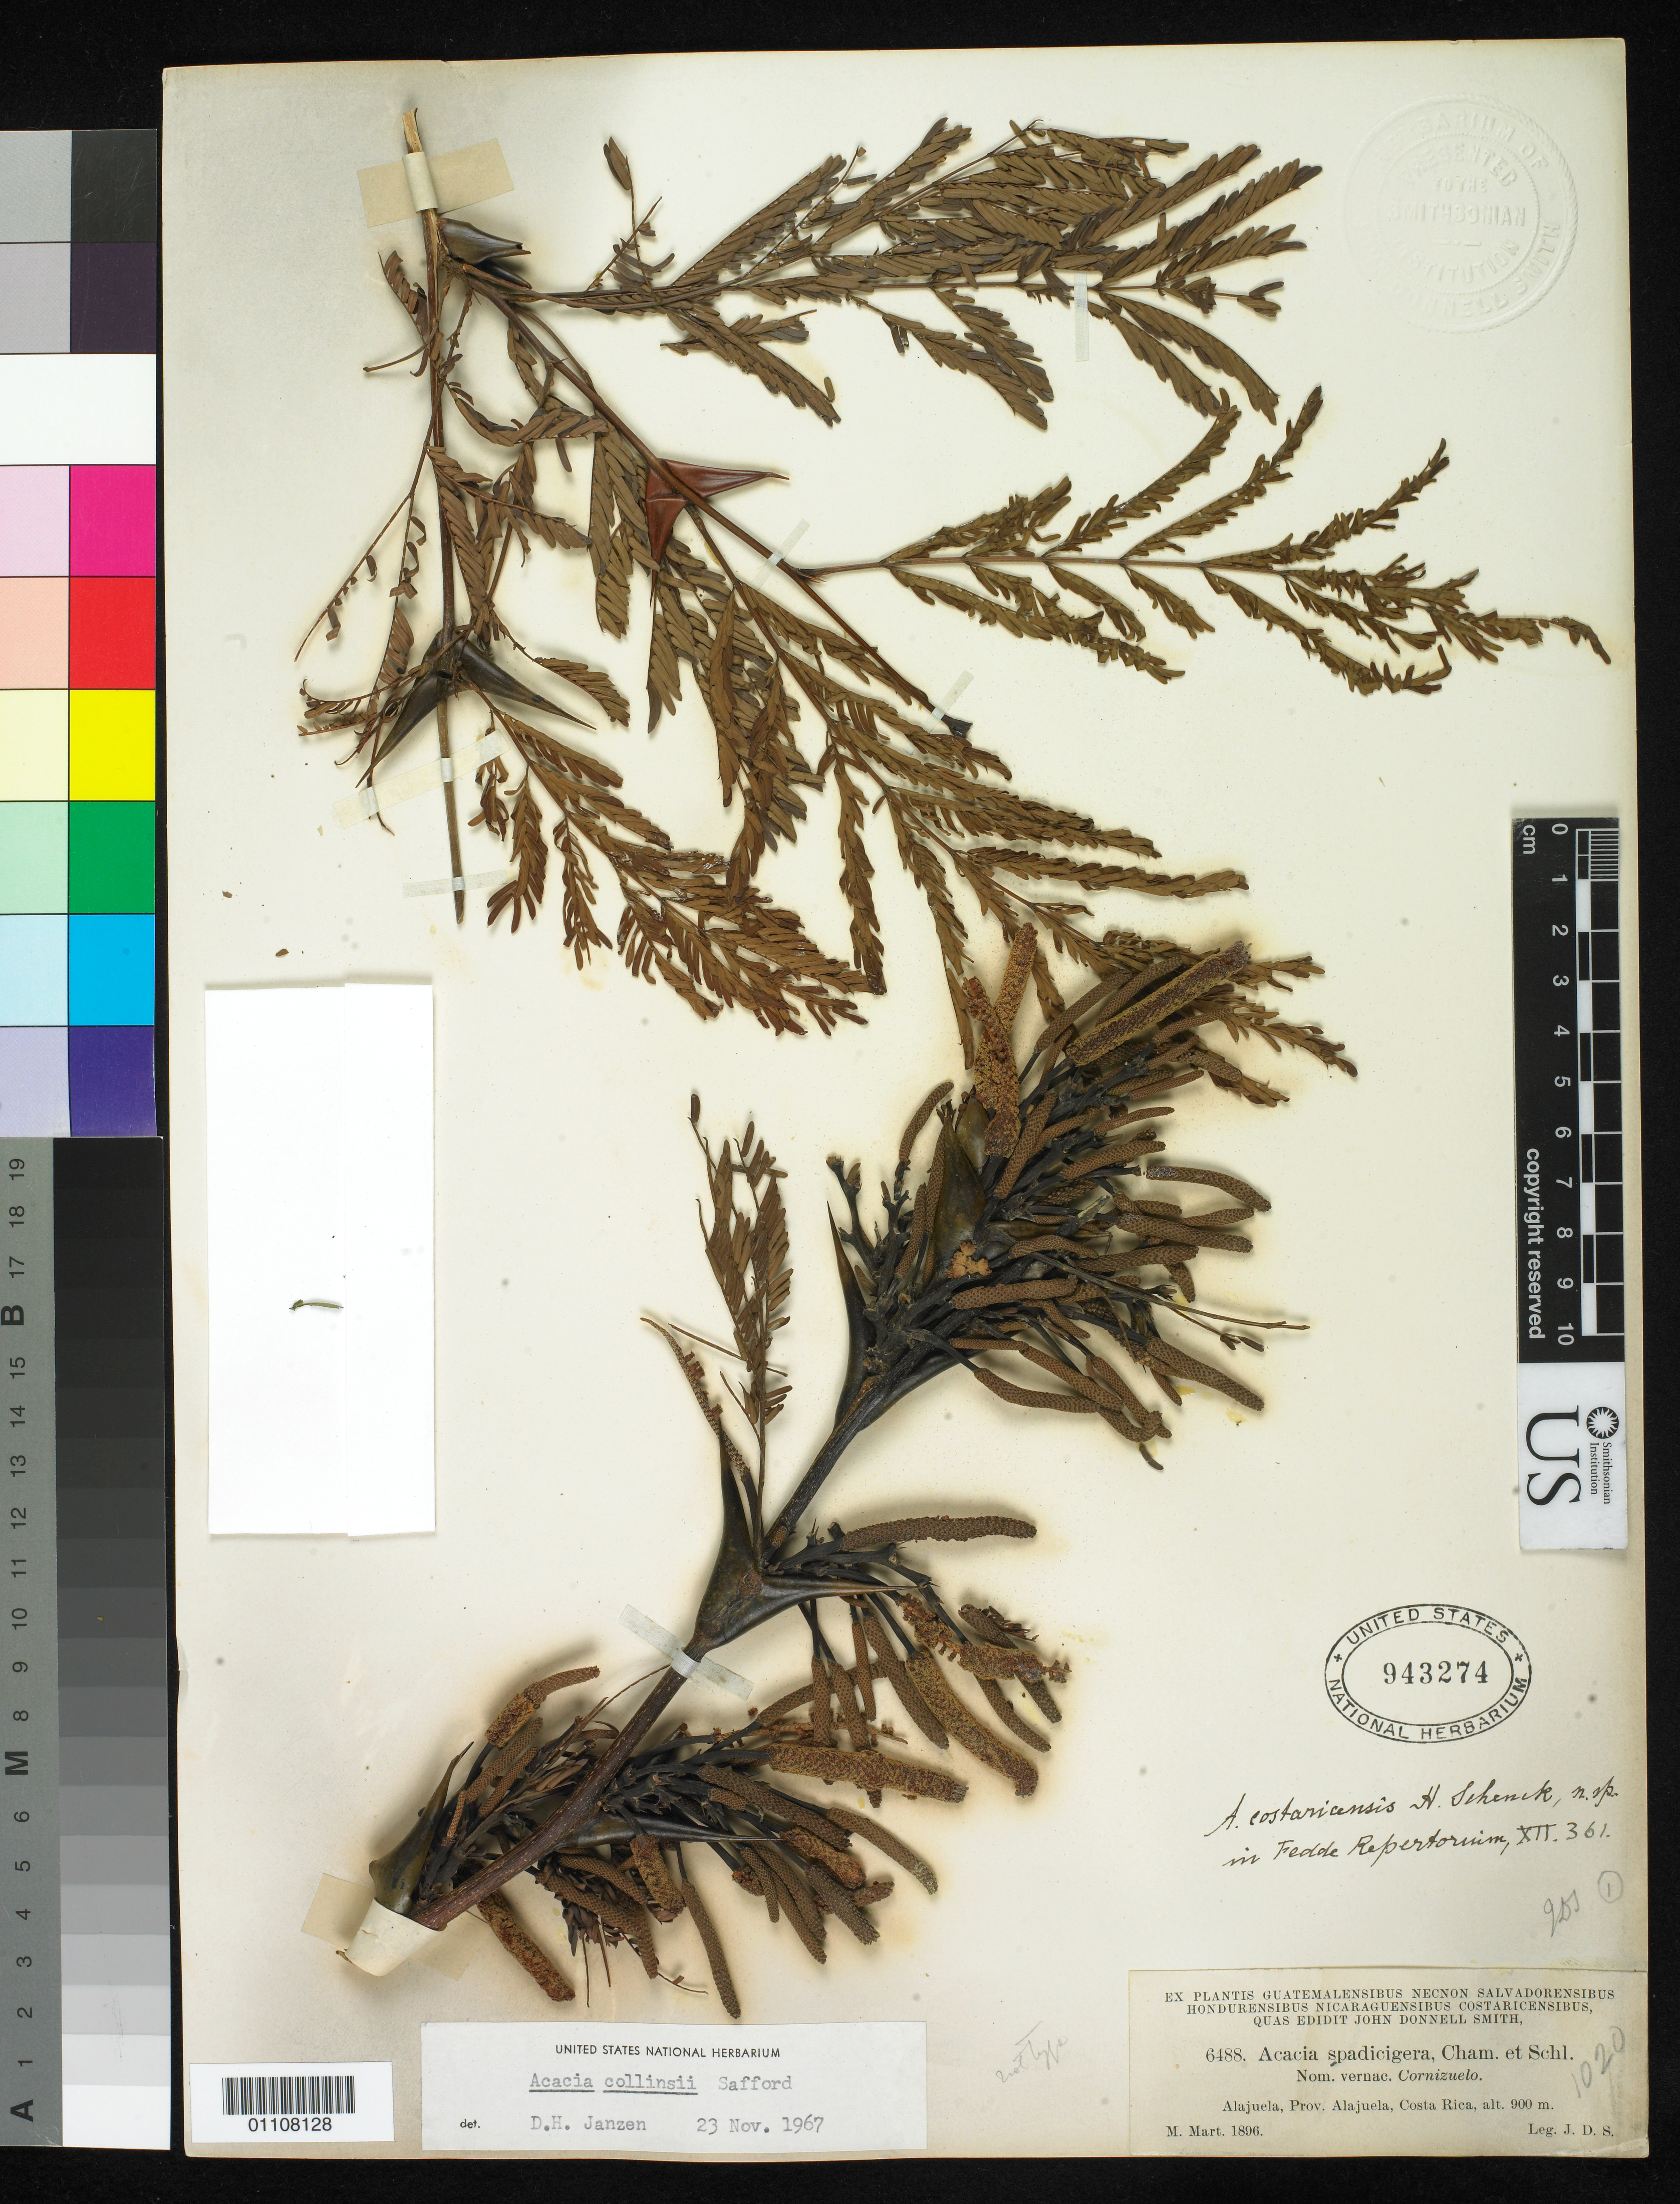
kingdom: Plantae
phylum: Tracheophyta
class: Magnoliopsida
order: Fabales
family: Fabaceae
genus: Acacia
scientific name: Acacia costaricensis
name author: Schenck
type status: Syntype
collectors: J. Donnell Smith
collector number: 6488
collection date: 1896-03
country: Costa Rica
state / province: Alajuela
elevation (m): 274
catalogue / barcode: US 943274